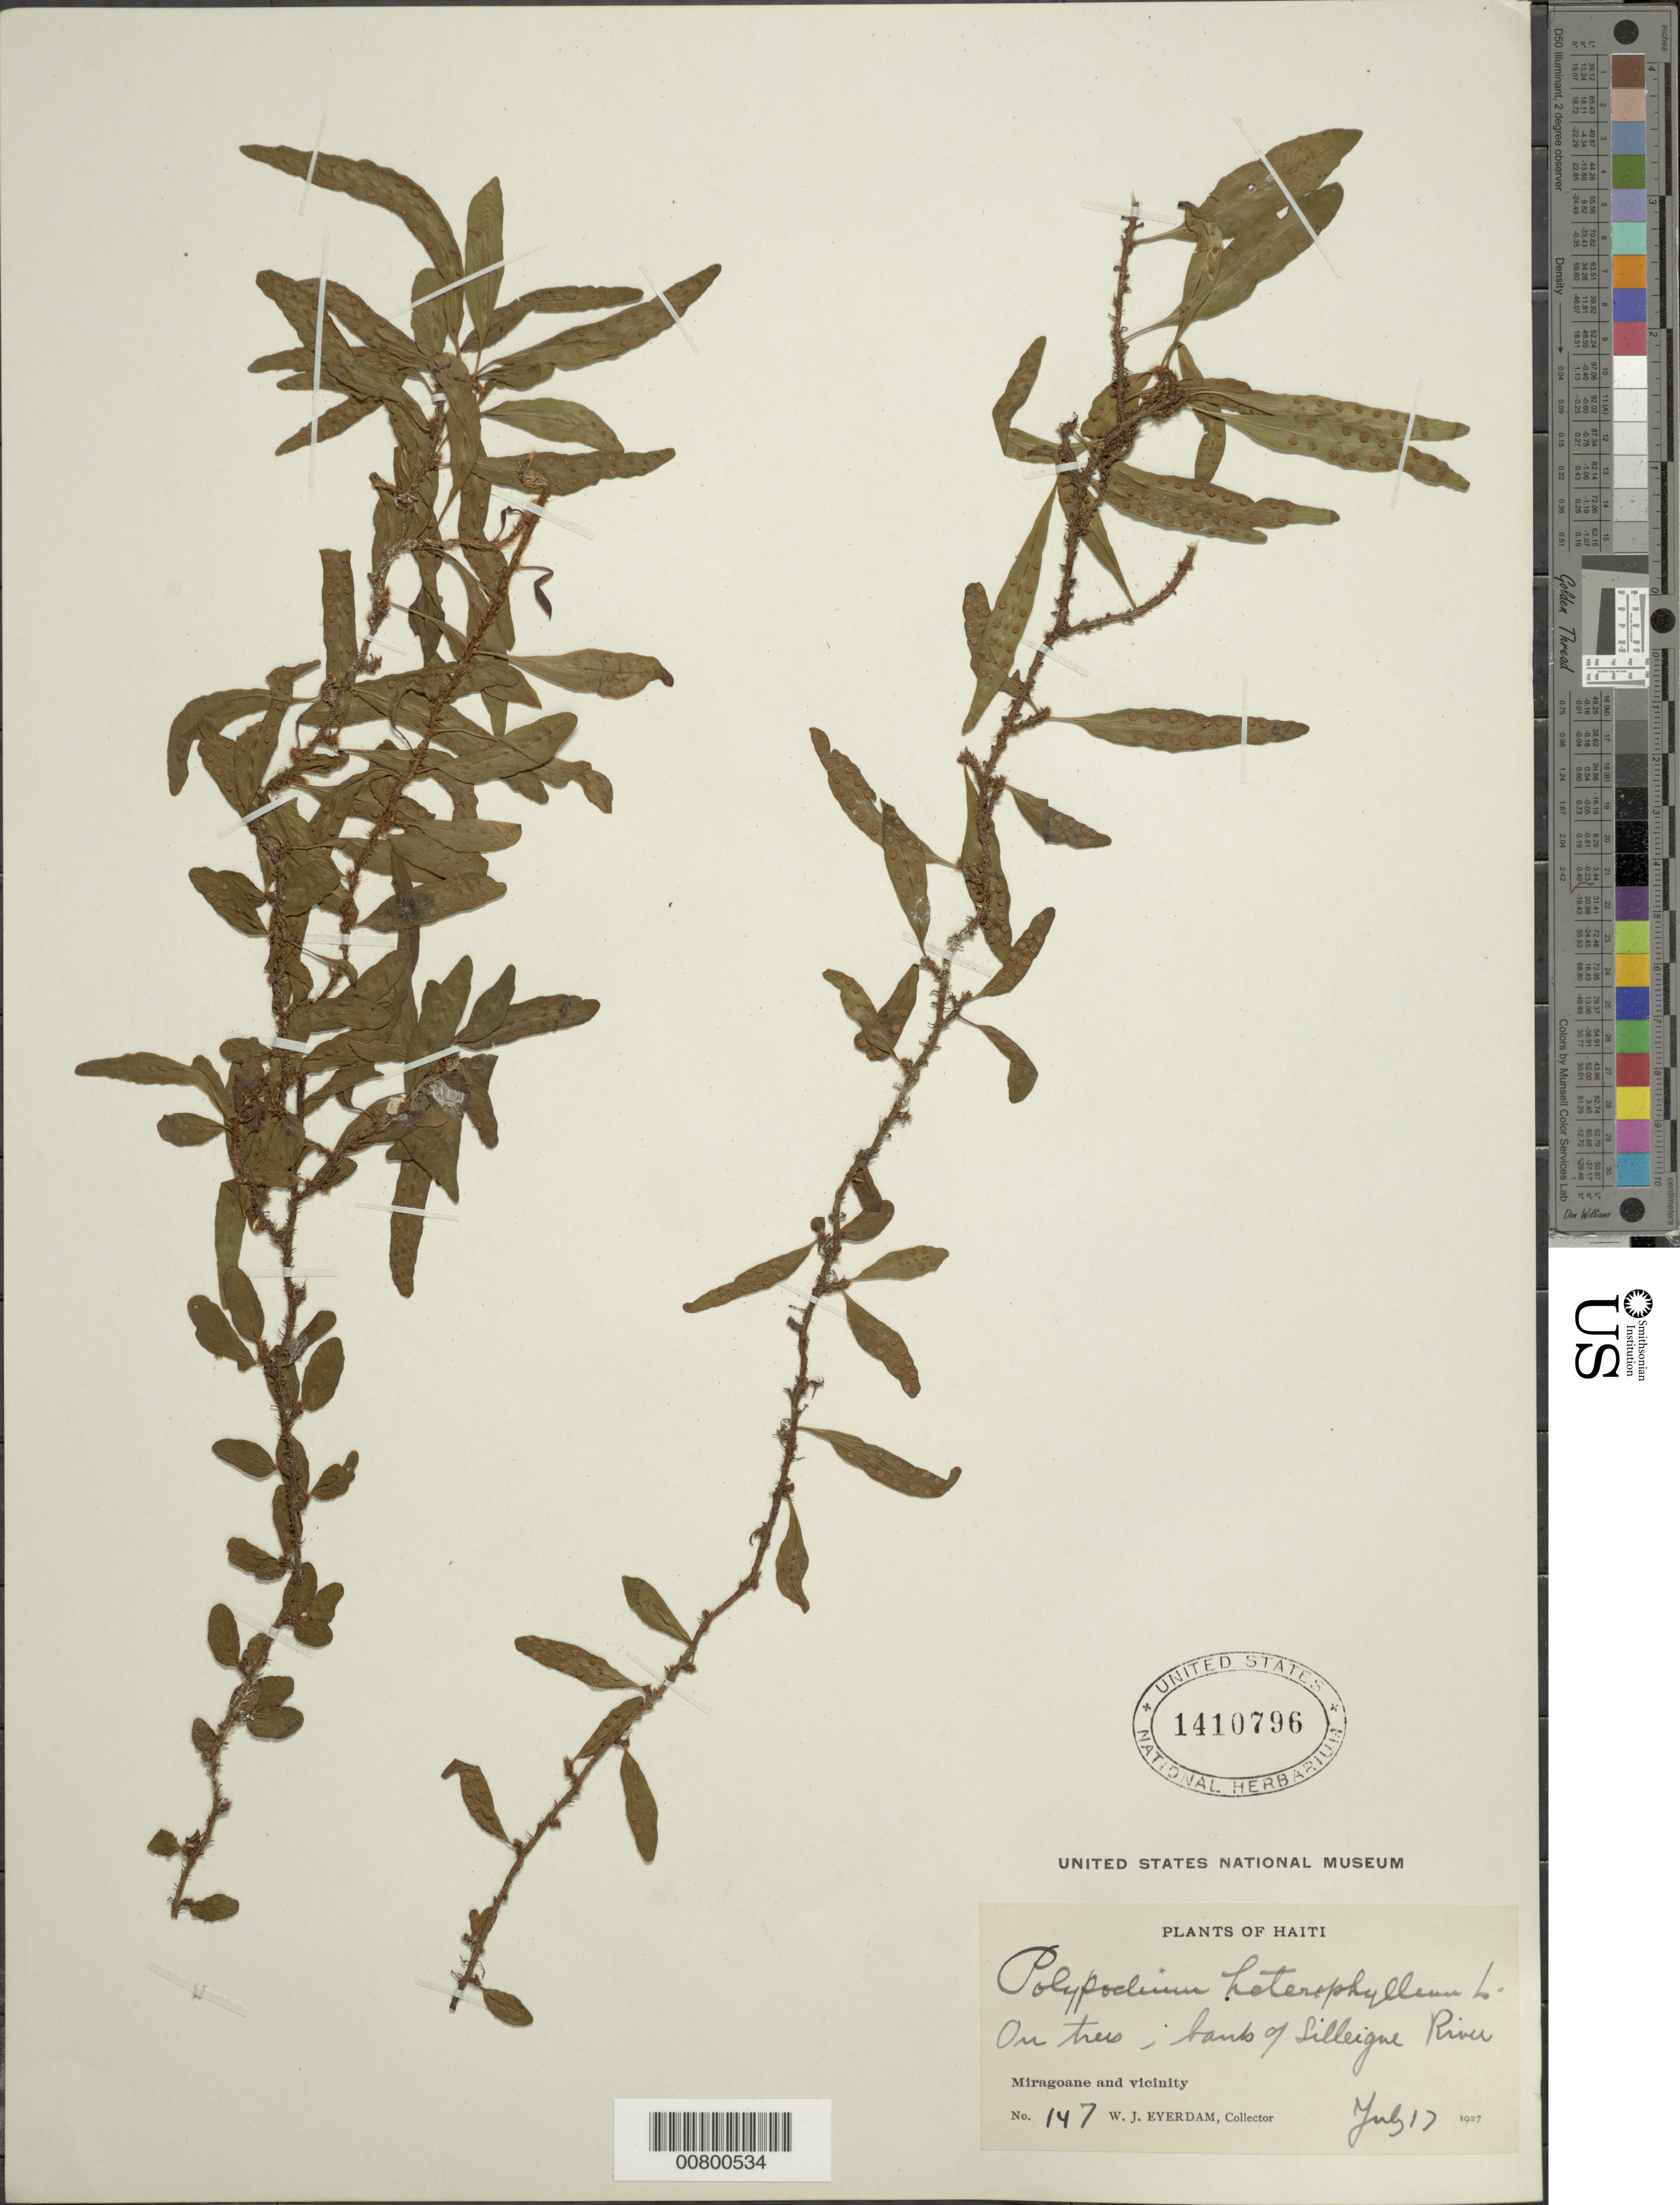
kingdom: Plantae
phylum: Tracheophyta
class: Polypodiopsida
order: Polypodiales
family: Polypodiaceae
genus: Microgramma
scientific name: Microgramma heterophylla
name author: (L.) Wherry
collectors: W. J. Eyerdam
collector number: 147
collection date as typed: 17 Jul 1927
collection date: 1927-07-17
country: Haiti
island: Hispaniola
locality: Miragoane, bank of Lilleigne River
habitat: Riverbank, on trees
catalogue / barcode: US 1410796